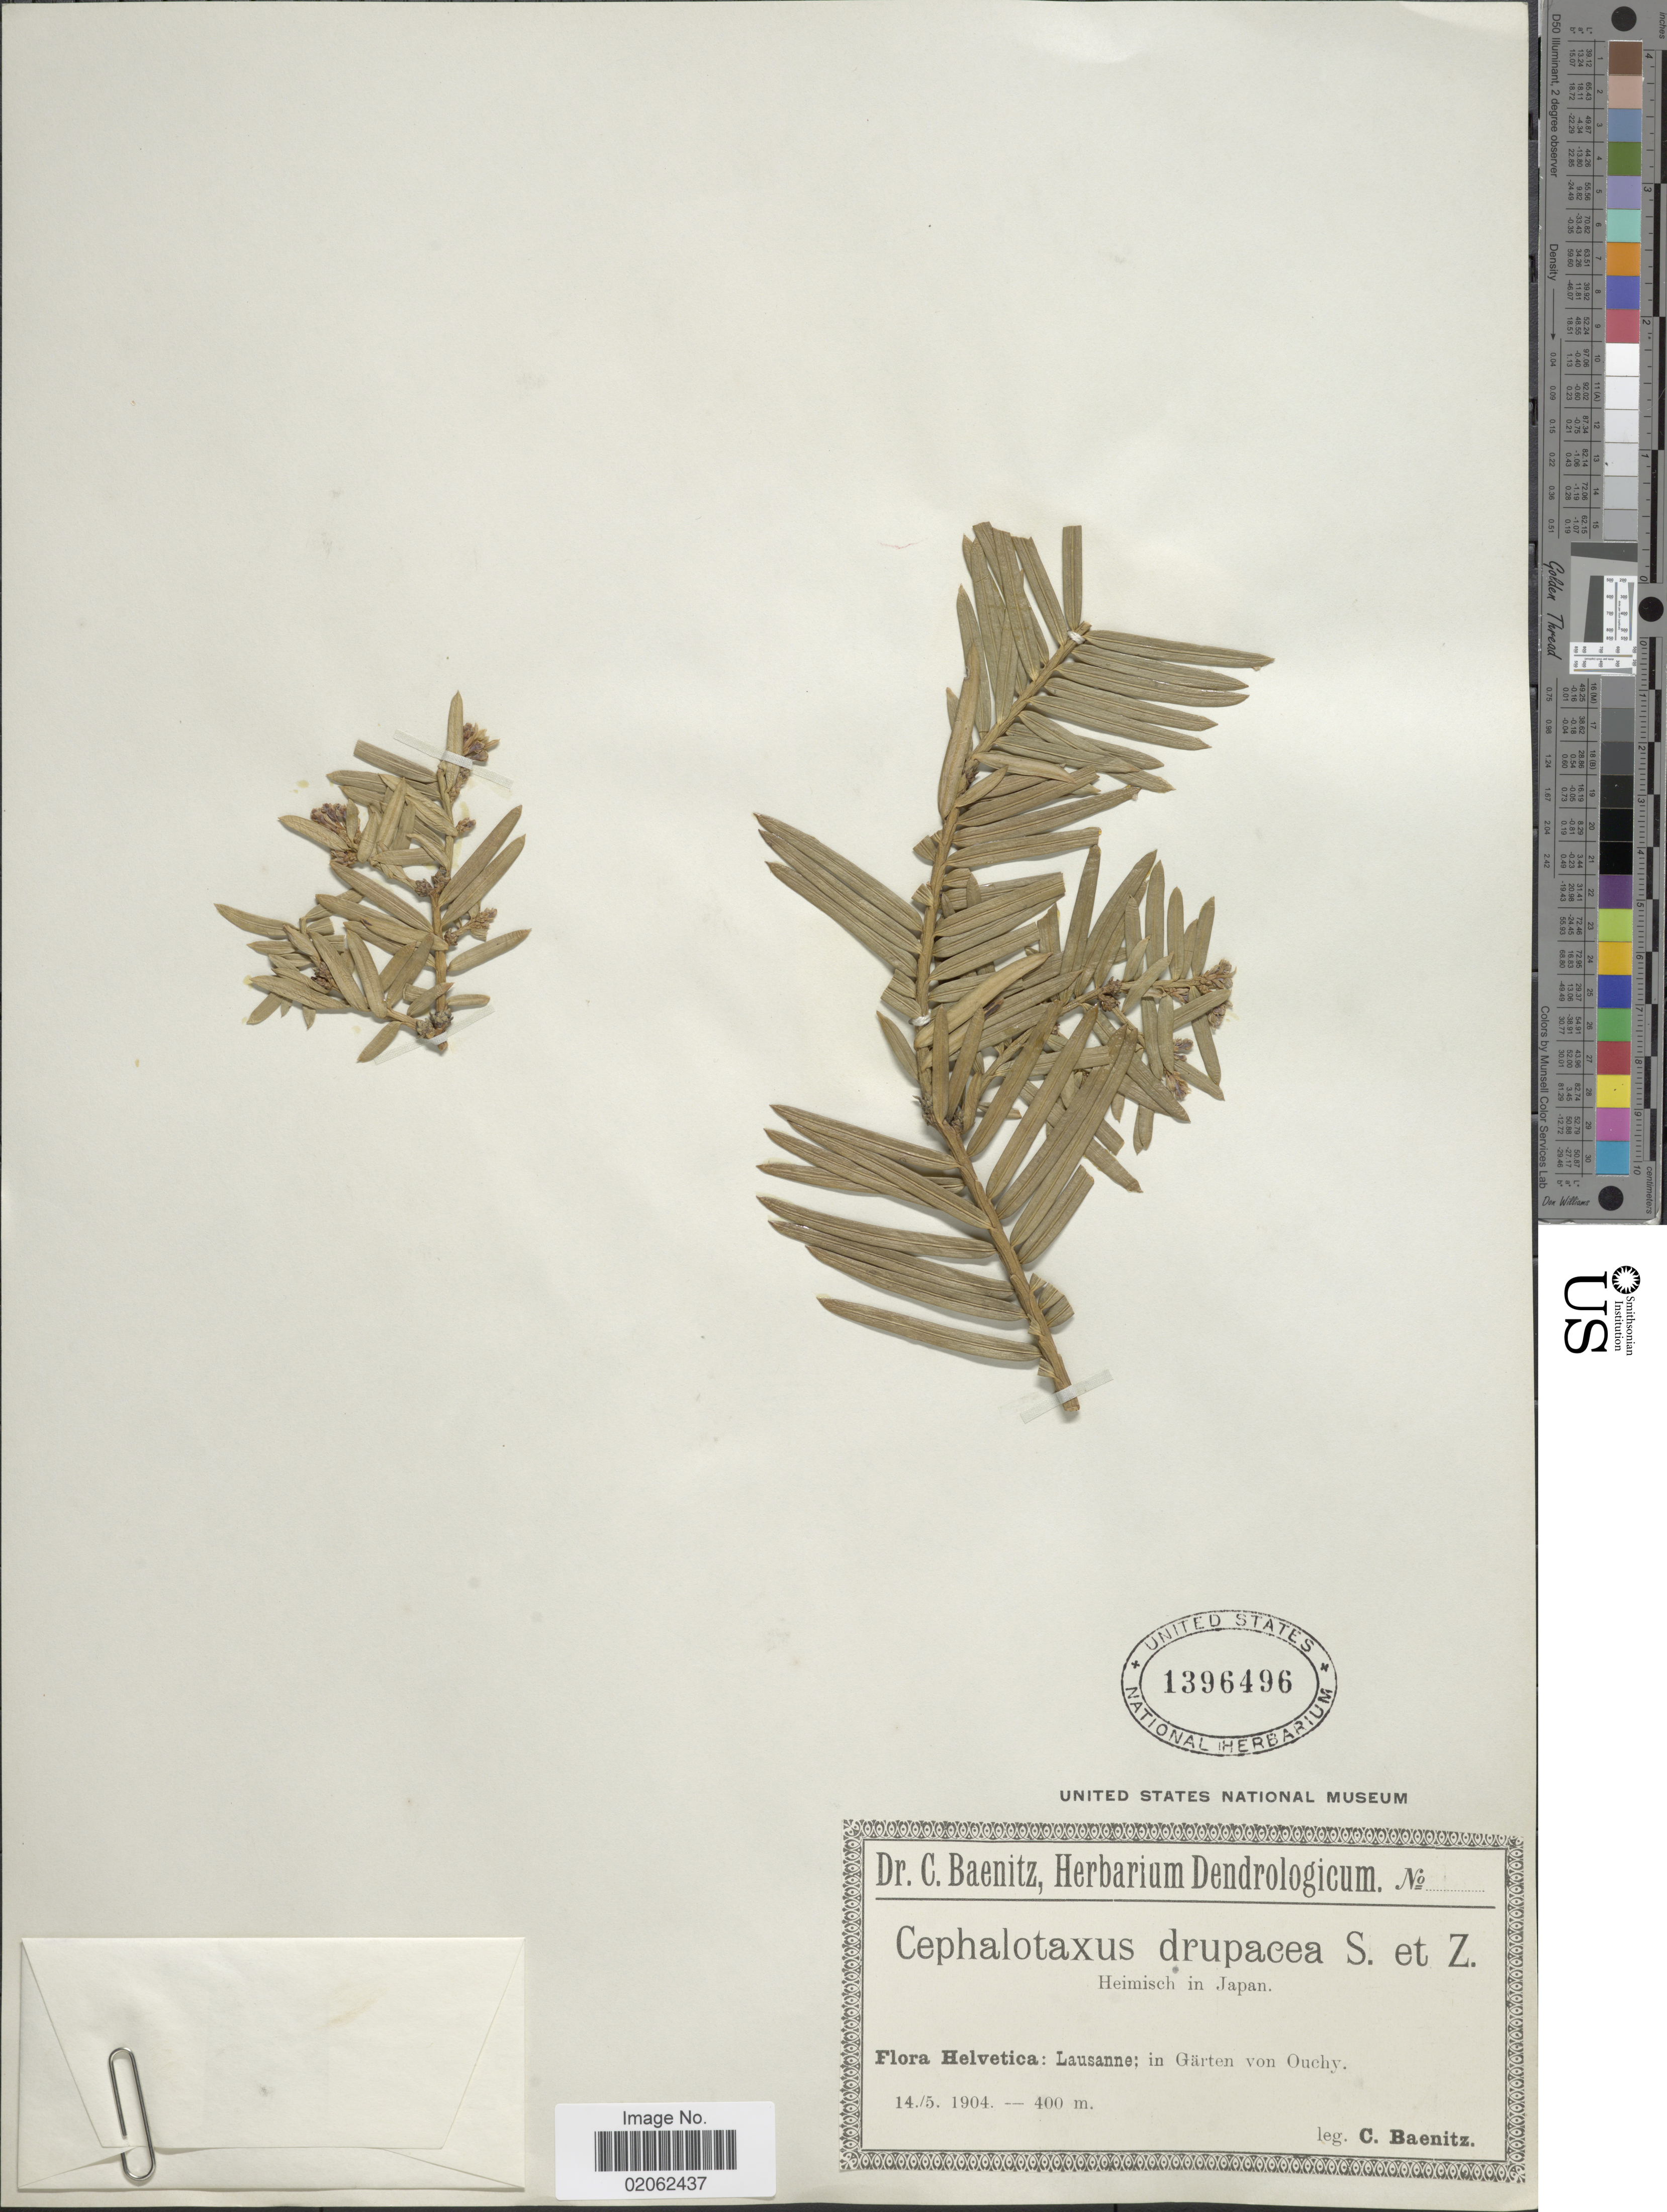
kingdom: Plantae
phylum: Tracheophyta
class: Pinopsida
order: Pinales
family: Cephalotaxaceae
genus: Cephalotaxus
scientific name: Cephalotaxus harringtonia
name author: (Knight) K. Koch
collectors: C. G. Baenitz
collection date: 1904-05-14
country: Switzerland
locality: Helvetica: Lausanne; in Garten von Ouchy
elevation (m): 400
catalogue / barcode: US 1396496